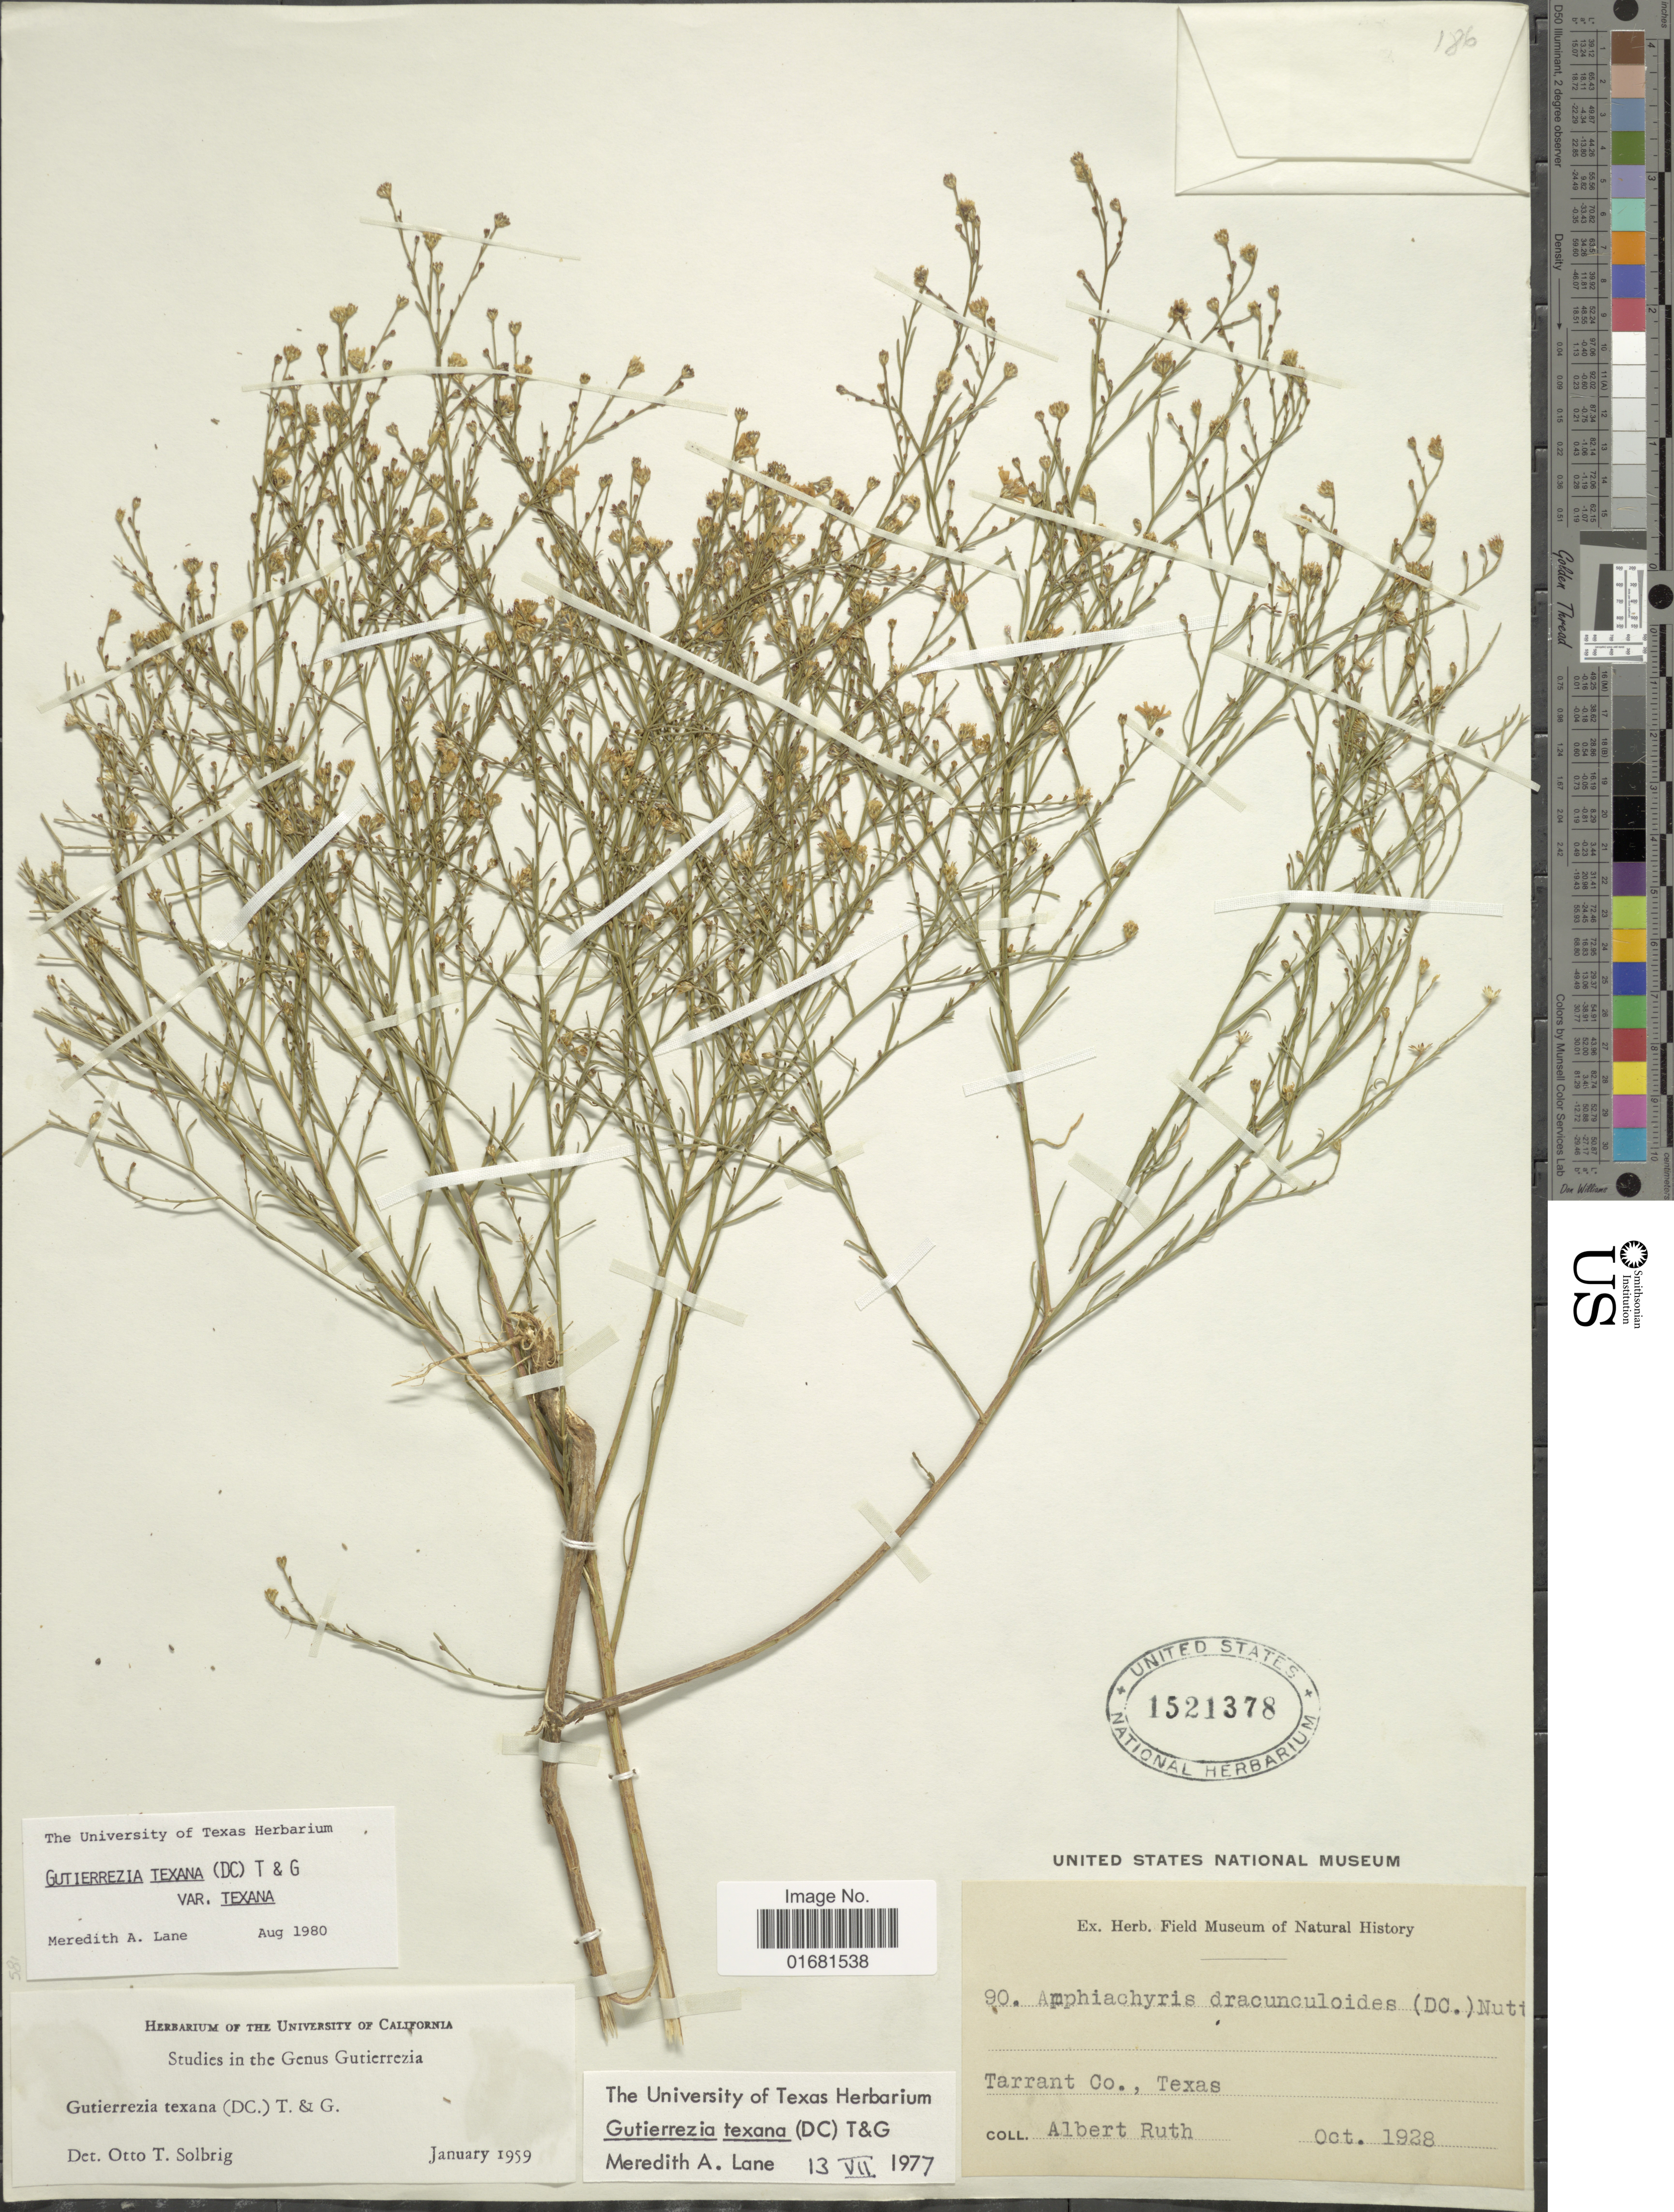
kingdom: Plantae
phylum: Tracheophyta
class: Magnoliopsida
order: Asterales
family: Asteraceae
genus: Gutierrezia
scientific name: Gutierrezia texana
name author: (DC.) Torr. & A. Gray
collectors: A. Ruth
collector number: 90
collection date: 1928-10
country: United States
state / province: Texas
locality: Tarrant Co., Texas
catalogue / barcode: US 1521378